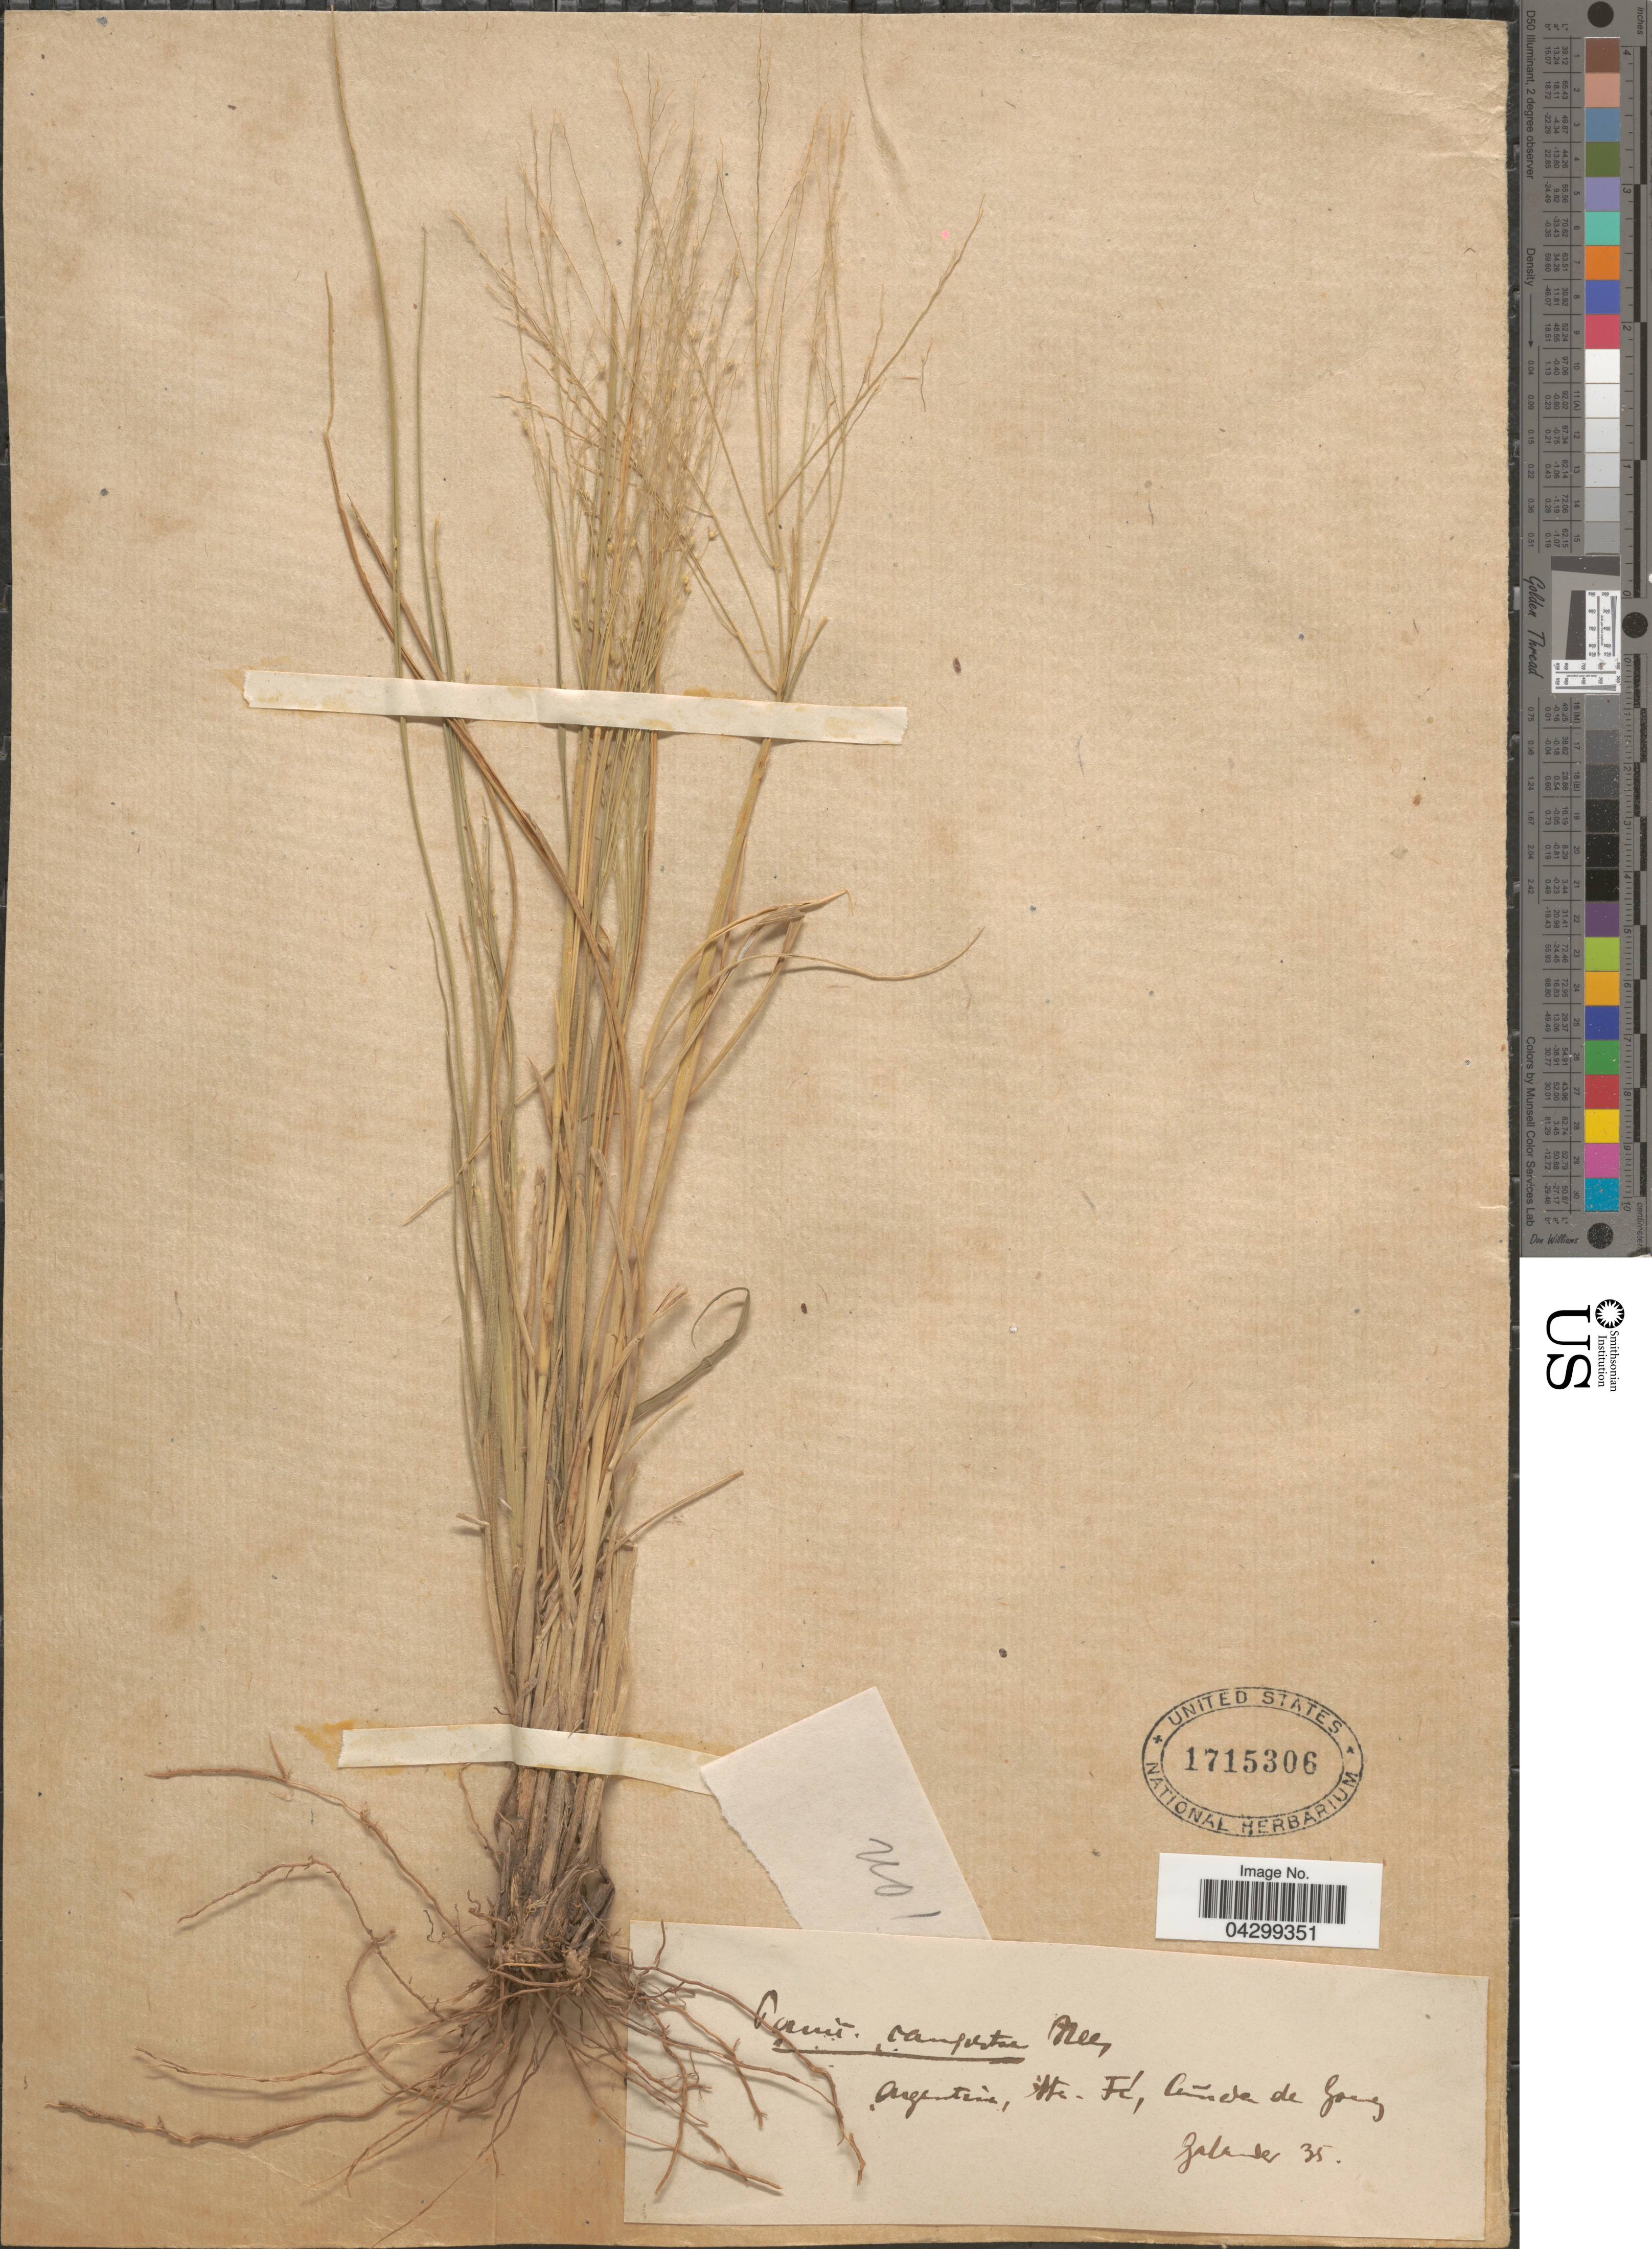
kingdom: Plantae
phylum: Tracheophyta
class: Liliopsida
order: Poales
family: Poaceae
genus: Panicum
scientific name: Panicum bergii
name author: Arechav.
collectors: -. Galander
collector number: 35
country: Argentina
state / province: Santa Fe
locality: Cañada de Gómez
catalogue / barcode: US 1715306